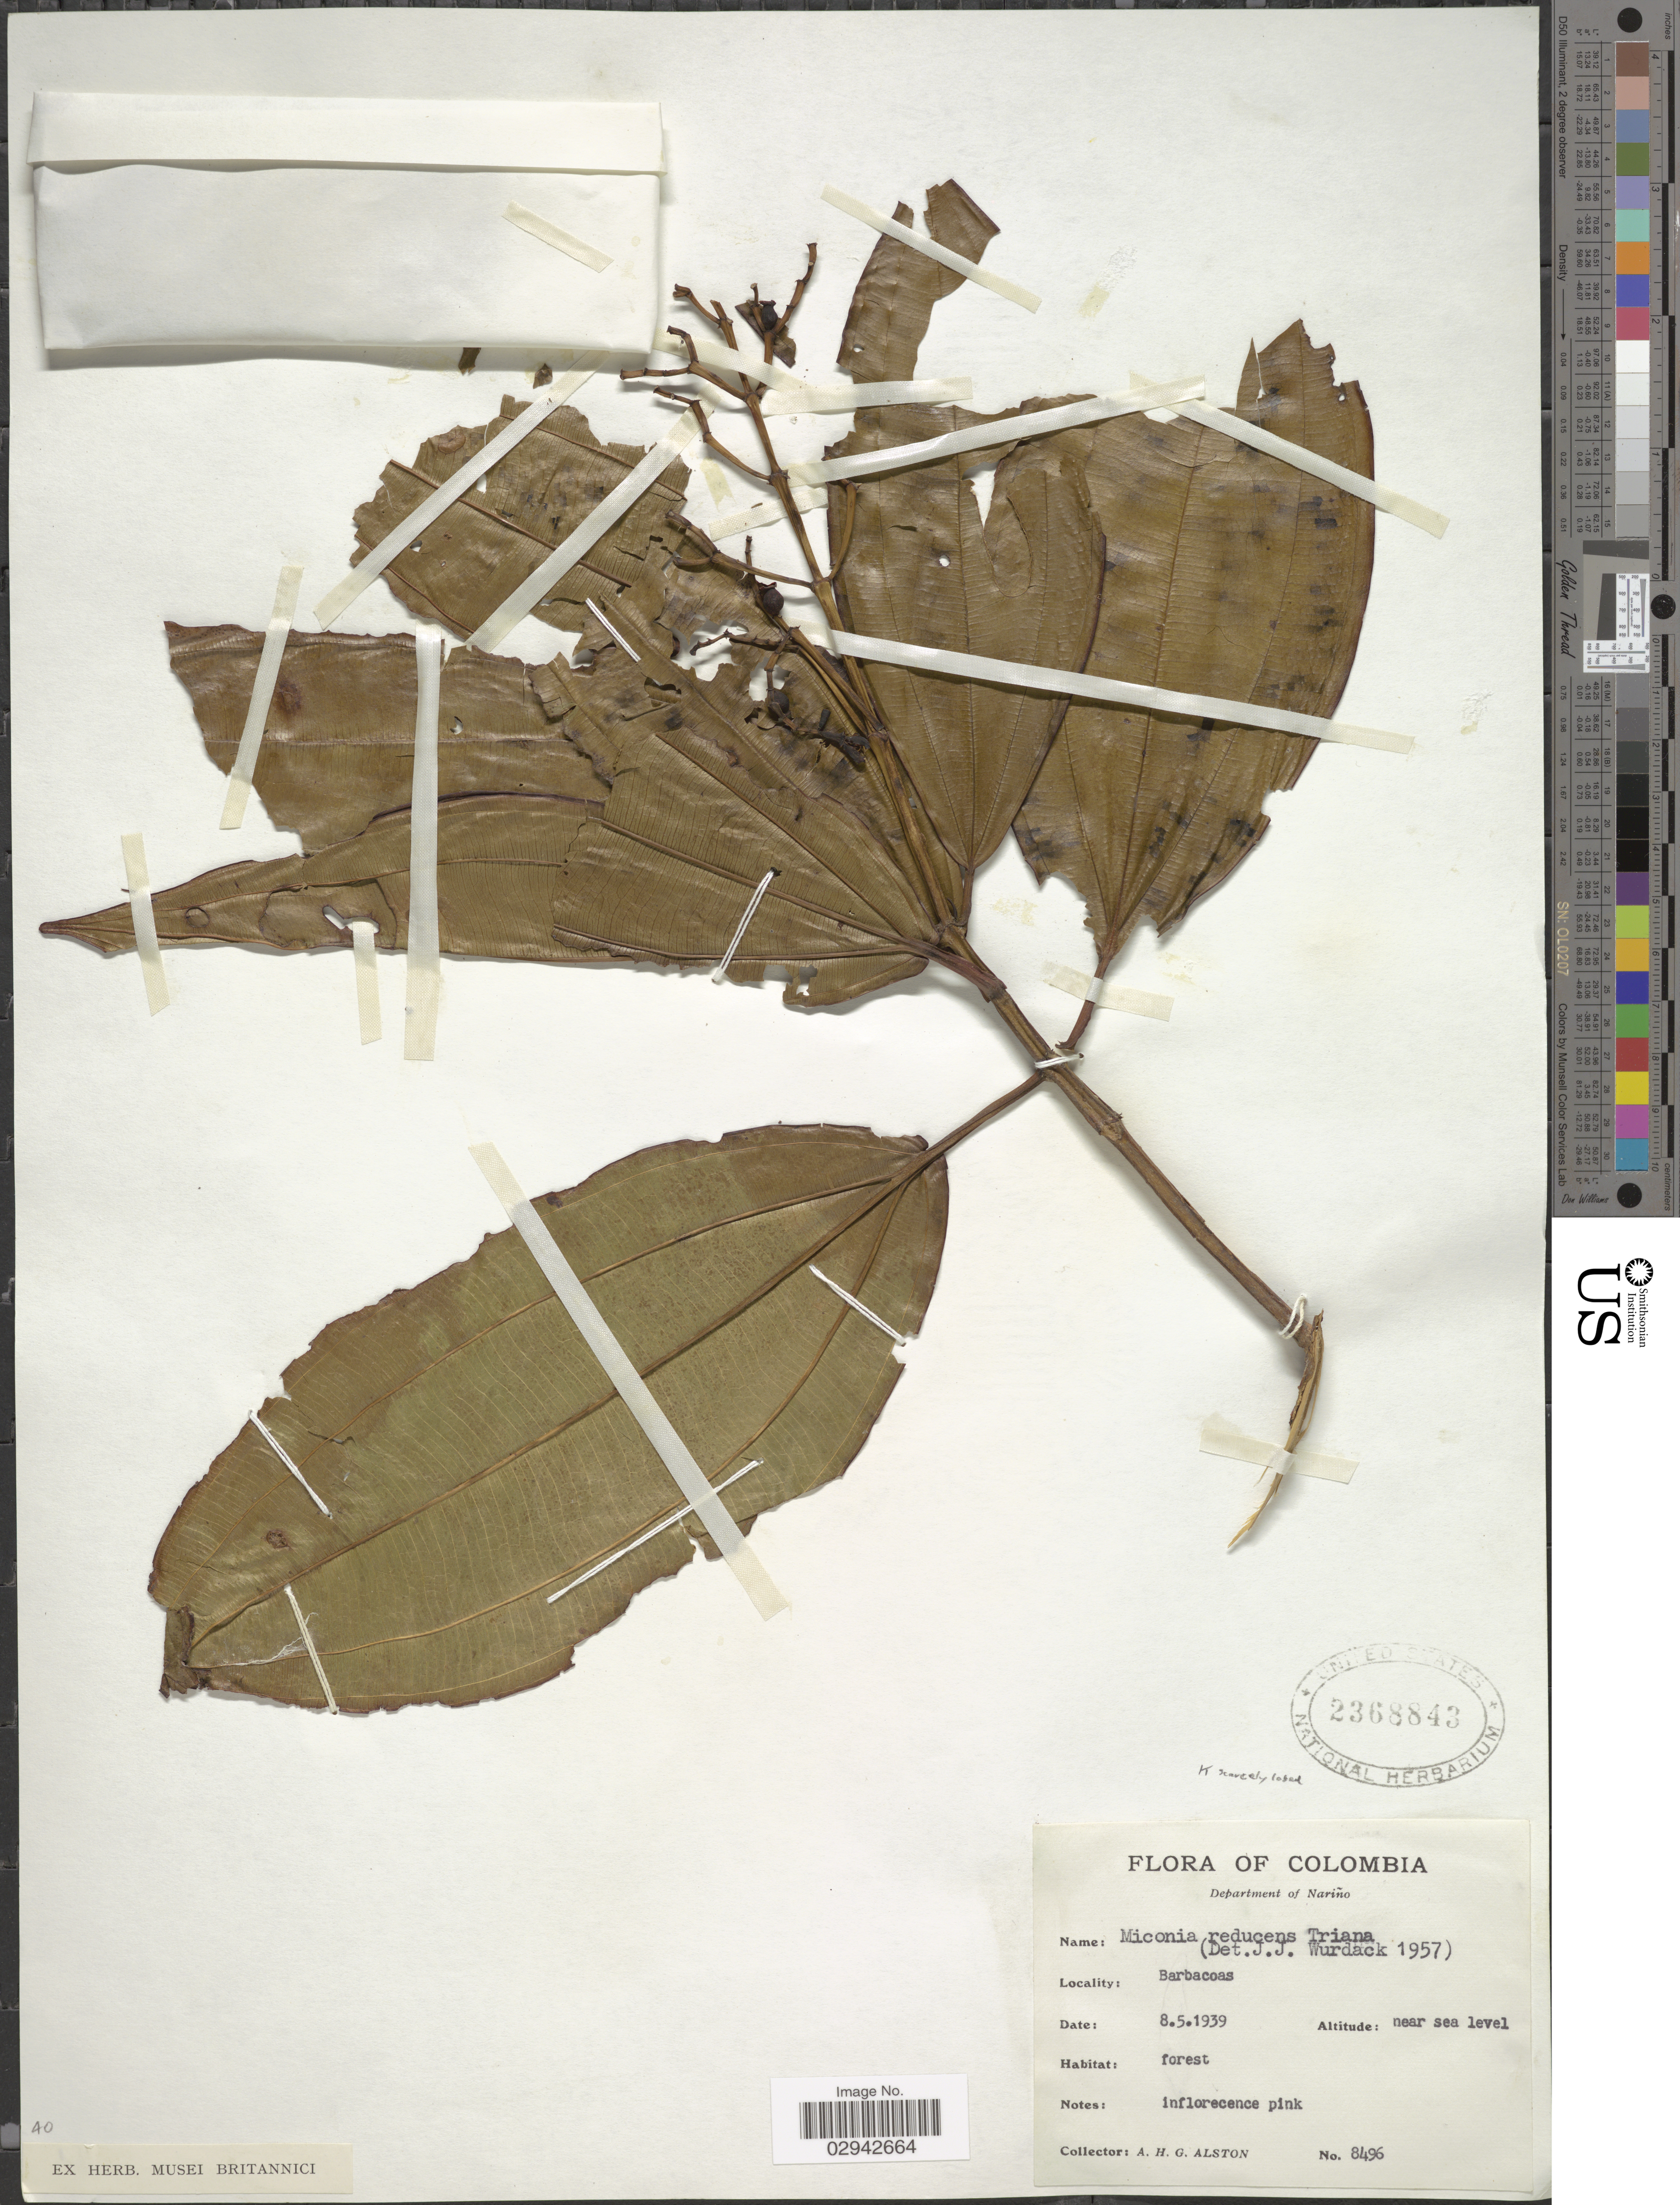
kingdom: Plantae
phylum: Tracheophyta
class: Magnoliopsida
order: Myrtales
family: Melastomataceae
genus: Miconia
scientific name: Miconia reducens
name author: Triana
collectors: A. H. Alston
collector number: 8496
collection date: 1939-05-08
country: Colombia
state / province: Nariño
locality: Department of Nariño, Barbacoas.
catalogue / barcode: US 2368843